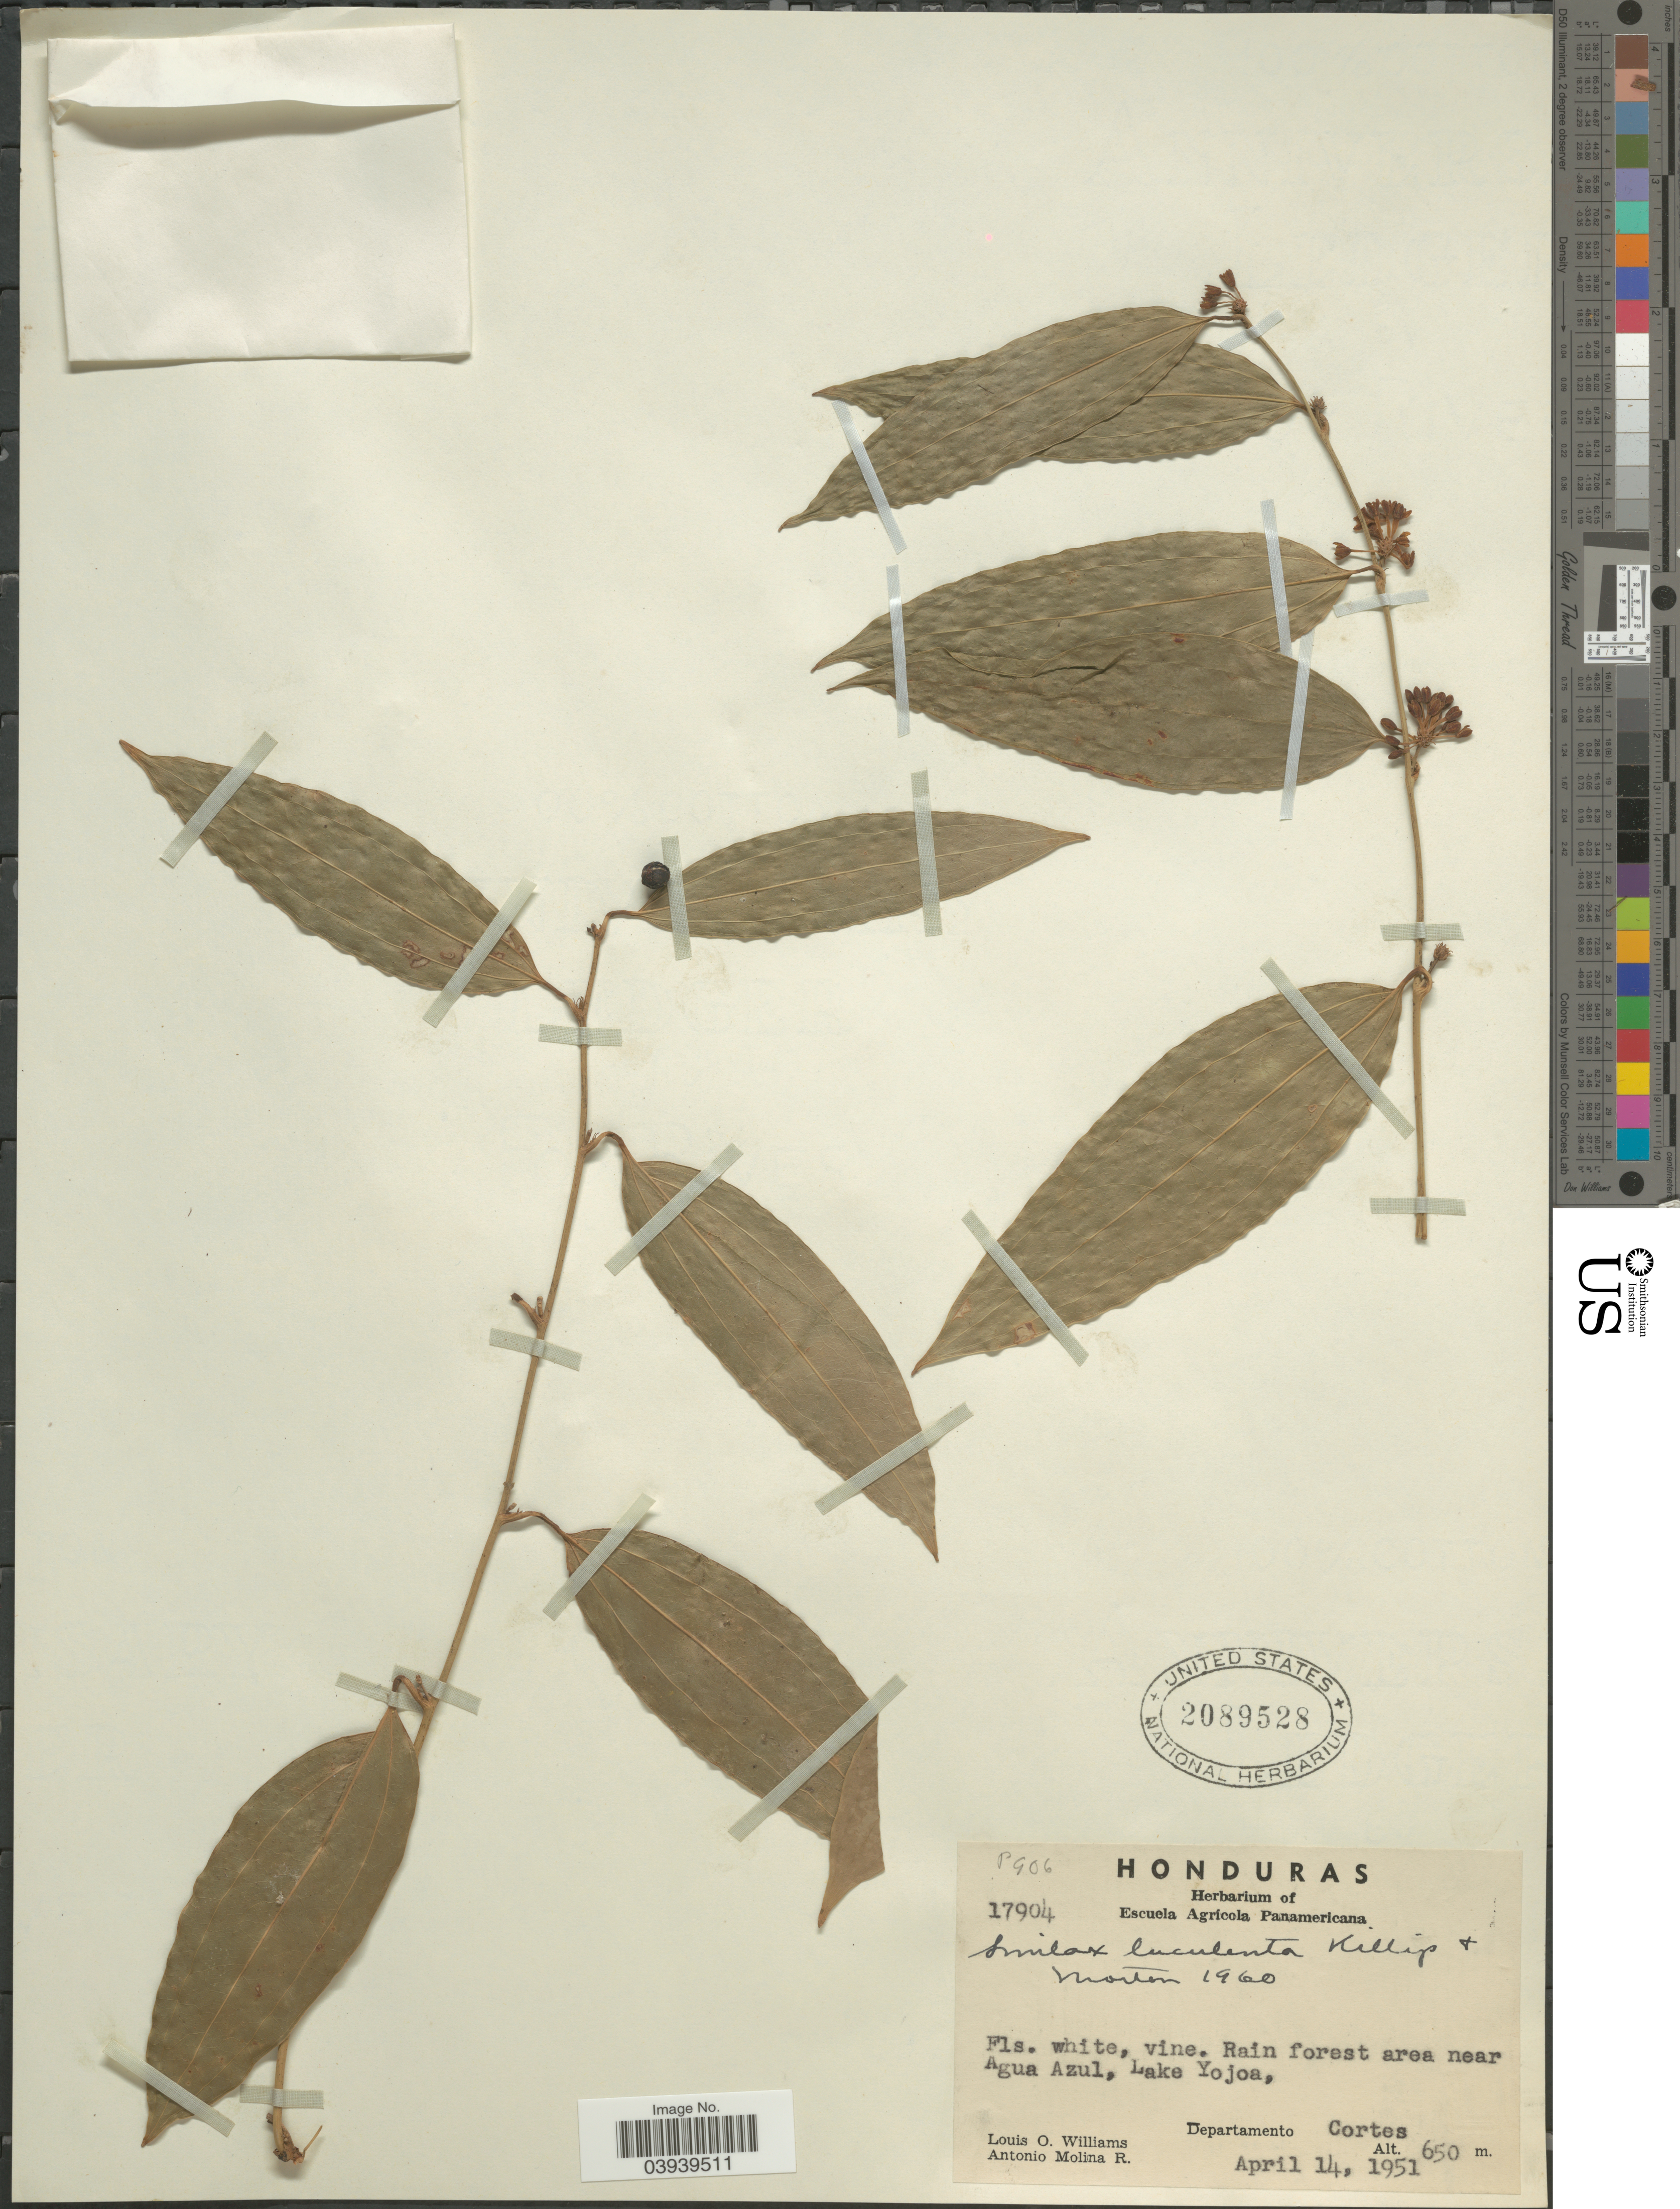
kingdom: Plantae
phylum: Tracheophyta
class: Liliopsida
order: Liliales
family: Smilacaceae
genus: Smilax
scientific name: Smilax luculenta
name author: Killip & C.V. Morton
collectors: L. O. Williams & A. Molina R.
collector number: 17904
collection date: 1951-04-14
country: Honduras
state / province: Cortes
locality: Rain forest area near Agua Azul, Lake Yojoa, Departamento Cortes.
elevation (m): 650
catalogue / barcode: US 2089528